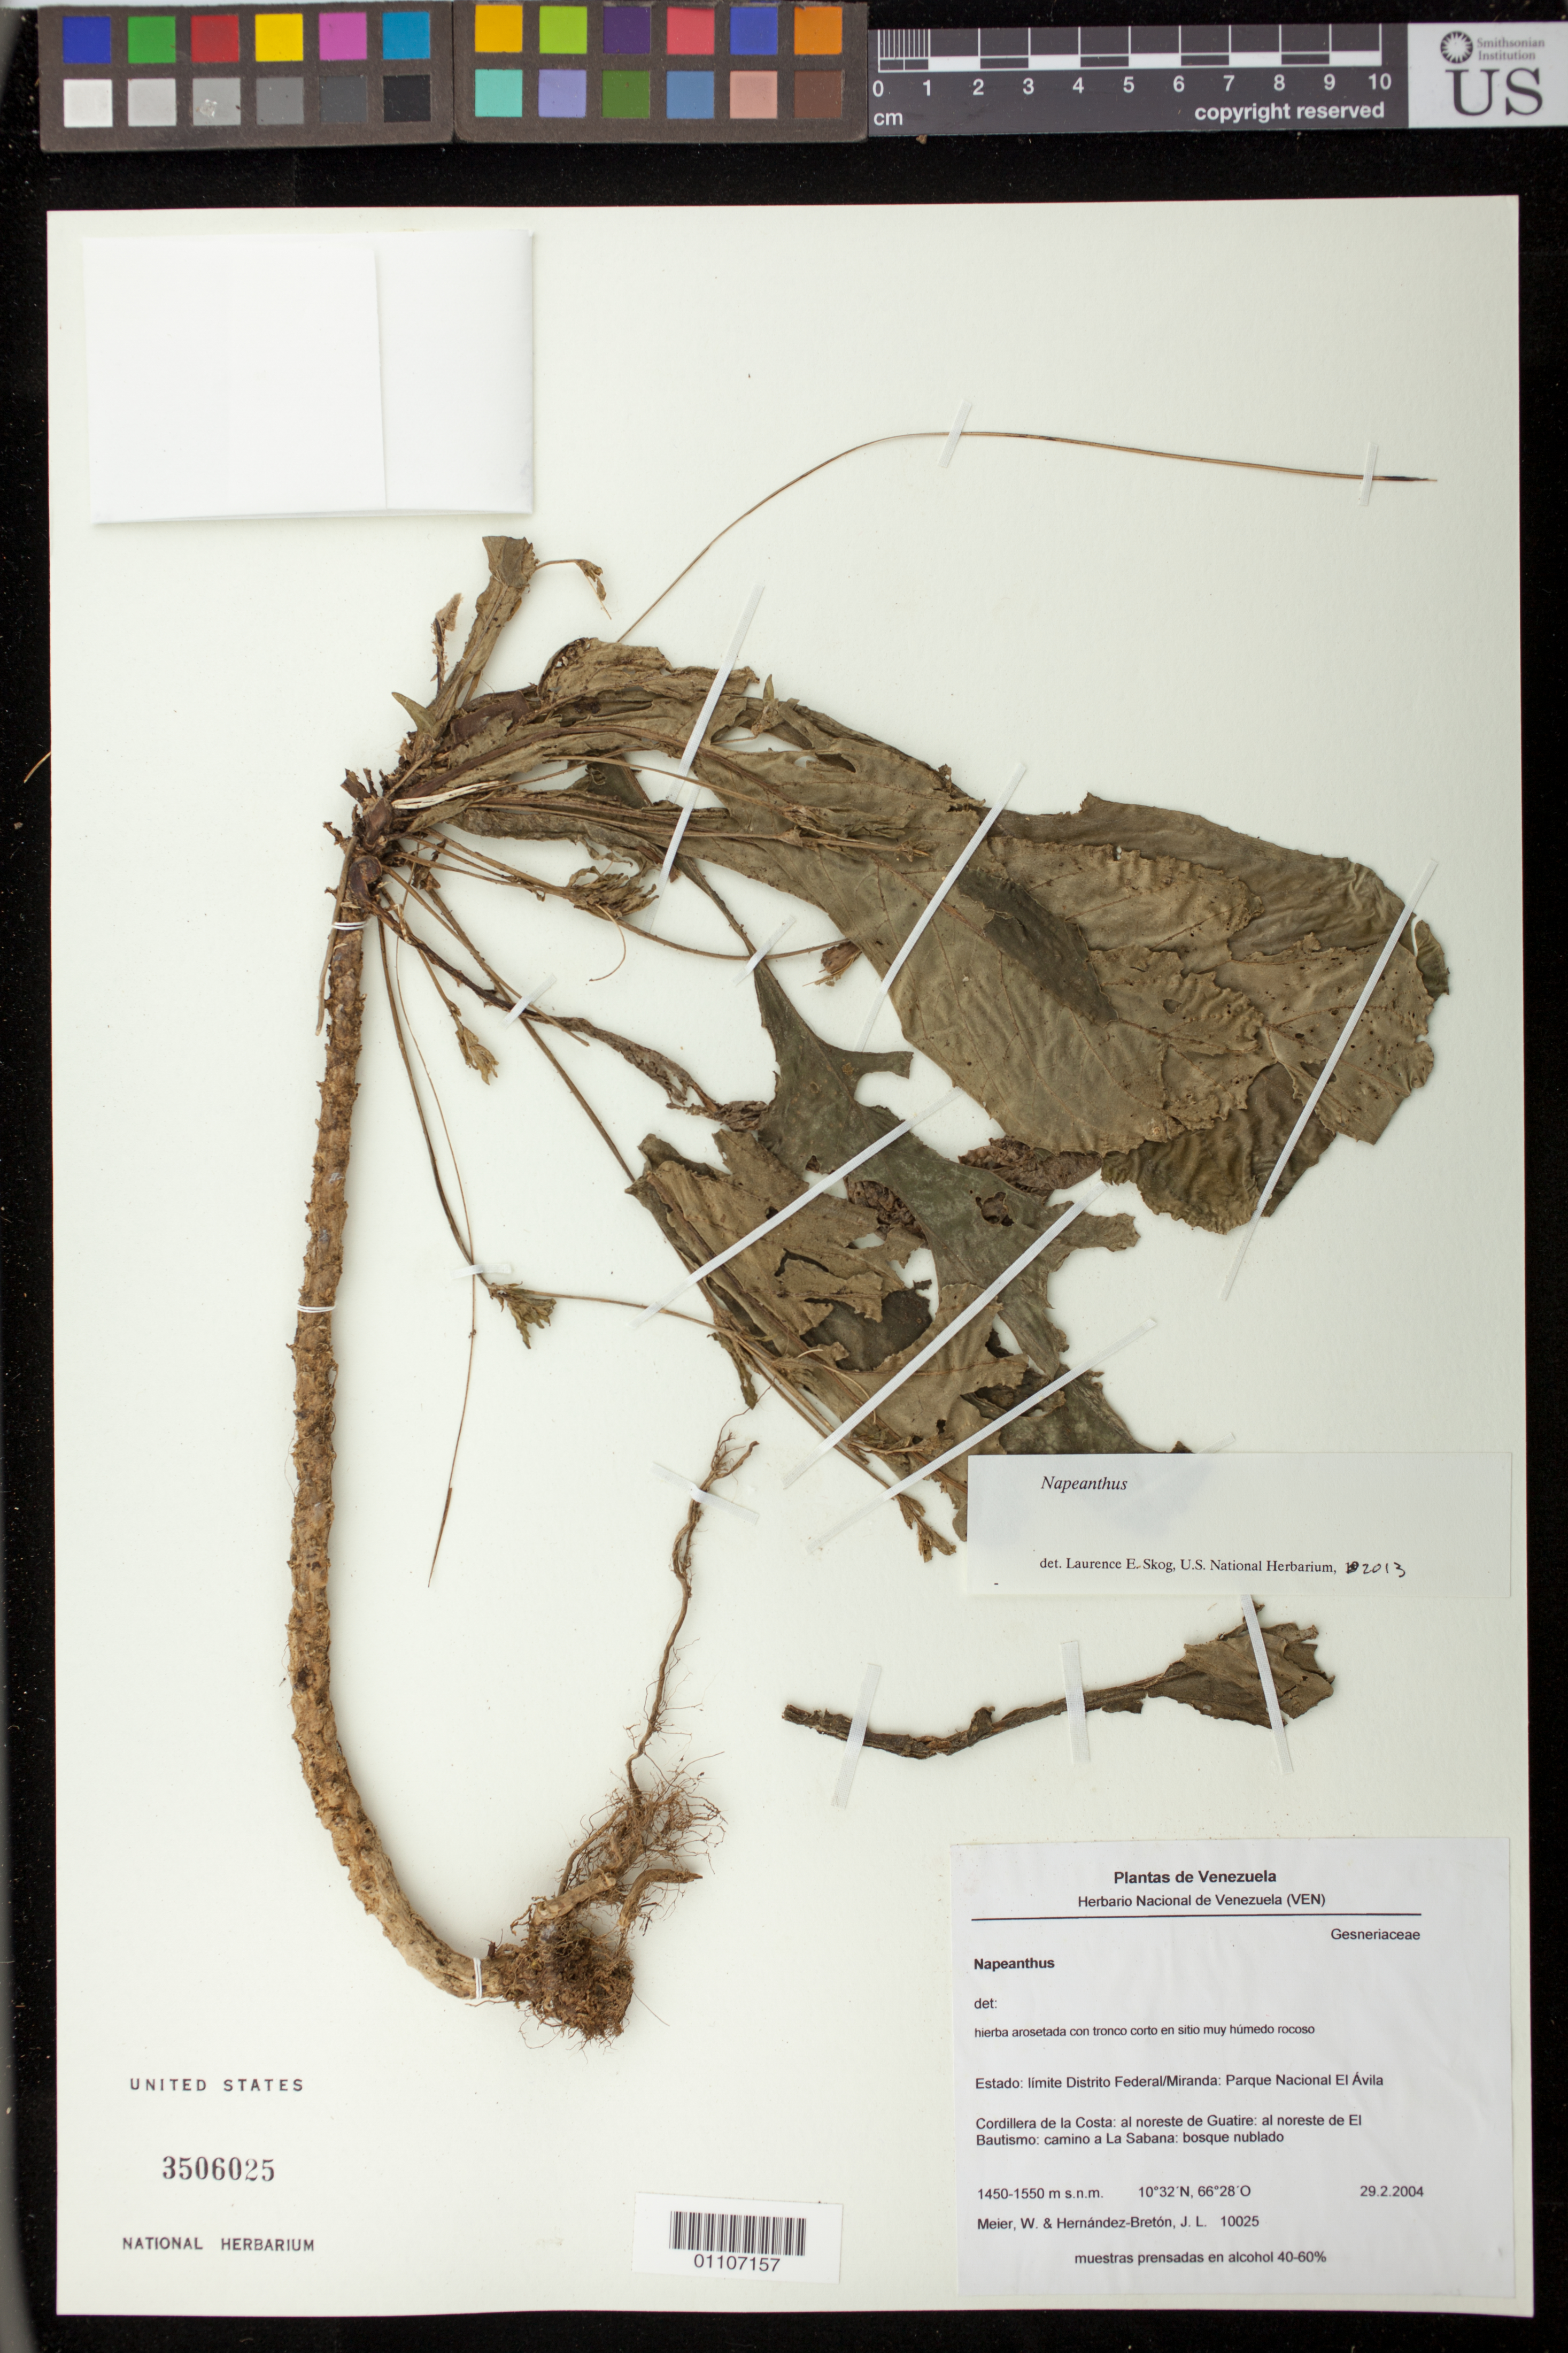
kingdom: Plantae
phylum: Tracheophyta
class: Magnoliopsida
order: Lamiales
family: Gesneriaceae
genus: Napeanthus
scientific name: Napeanthus sp.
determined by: Skog, Laurence E.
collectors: W. Meier & J. L. Hernandez-Breton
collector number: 10025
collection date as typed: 29 Feb 2004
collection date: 2004-02-29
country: Venezuela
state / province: Miranda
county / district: Zamora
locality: Cordillera de la Costa: macizo del Avila: vertiente sur: al noreste de Guatire: al noreste de El Bautismo: entre El Bautismo y El Oso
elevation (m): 1100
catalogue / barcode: US 3506025